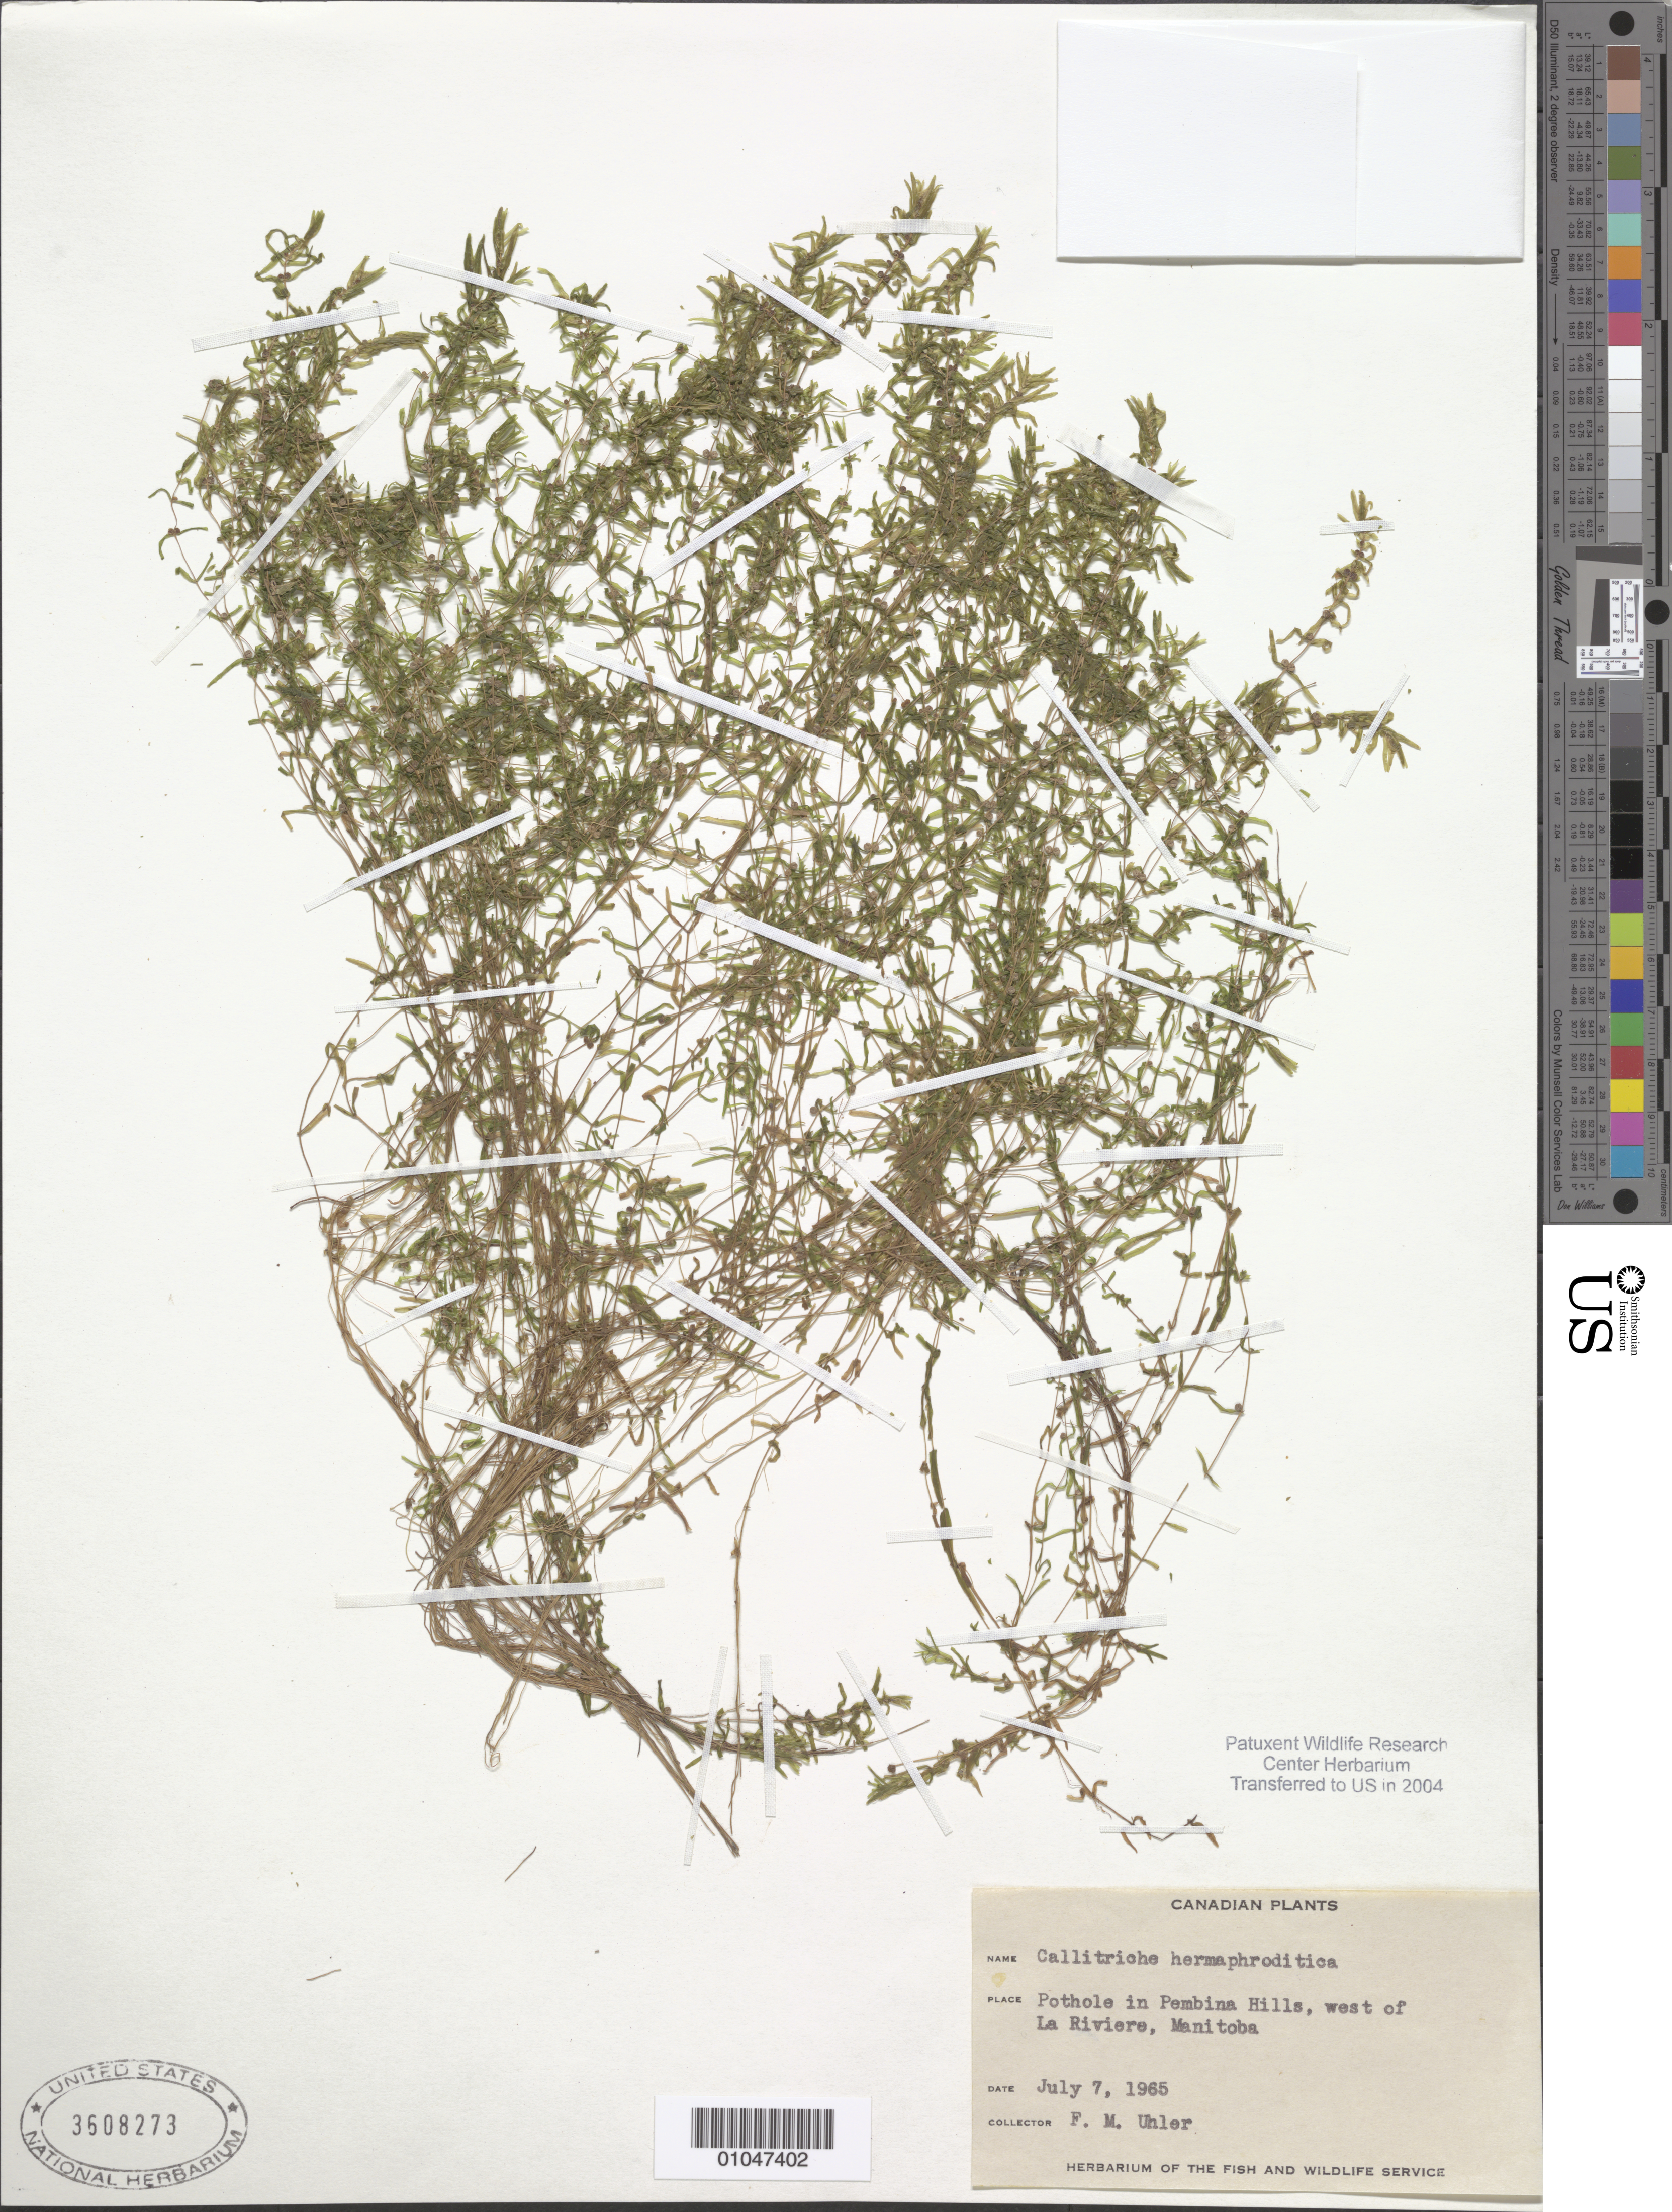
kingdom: Plantae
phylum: Tracheophyta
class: Magnoliopsida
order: Lamiales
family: Plantaginaceae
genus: Callitriche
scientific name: Callitriche hermaphroditica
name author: L.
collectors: F. M. Uhler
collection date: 1965-07-07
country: Canada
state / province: Manitoba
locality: Pothole in Pembina Hills, west of La Riviere.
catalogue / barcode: US 3608273